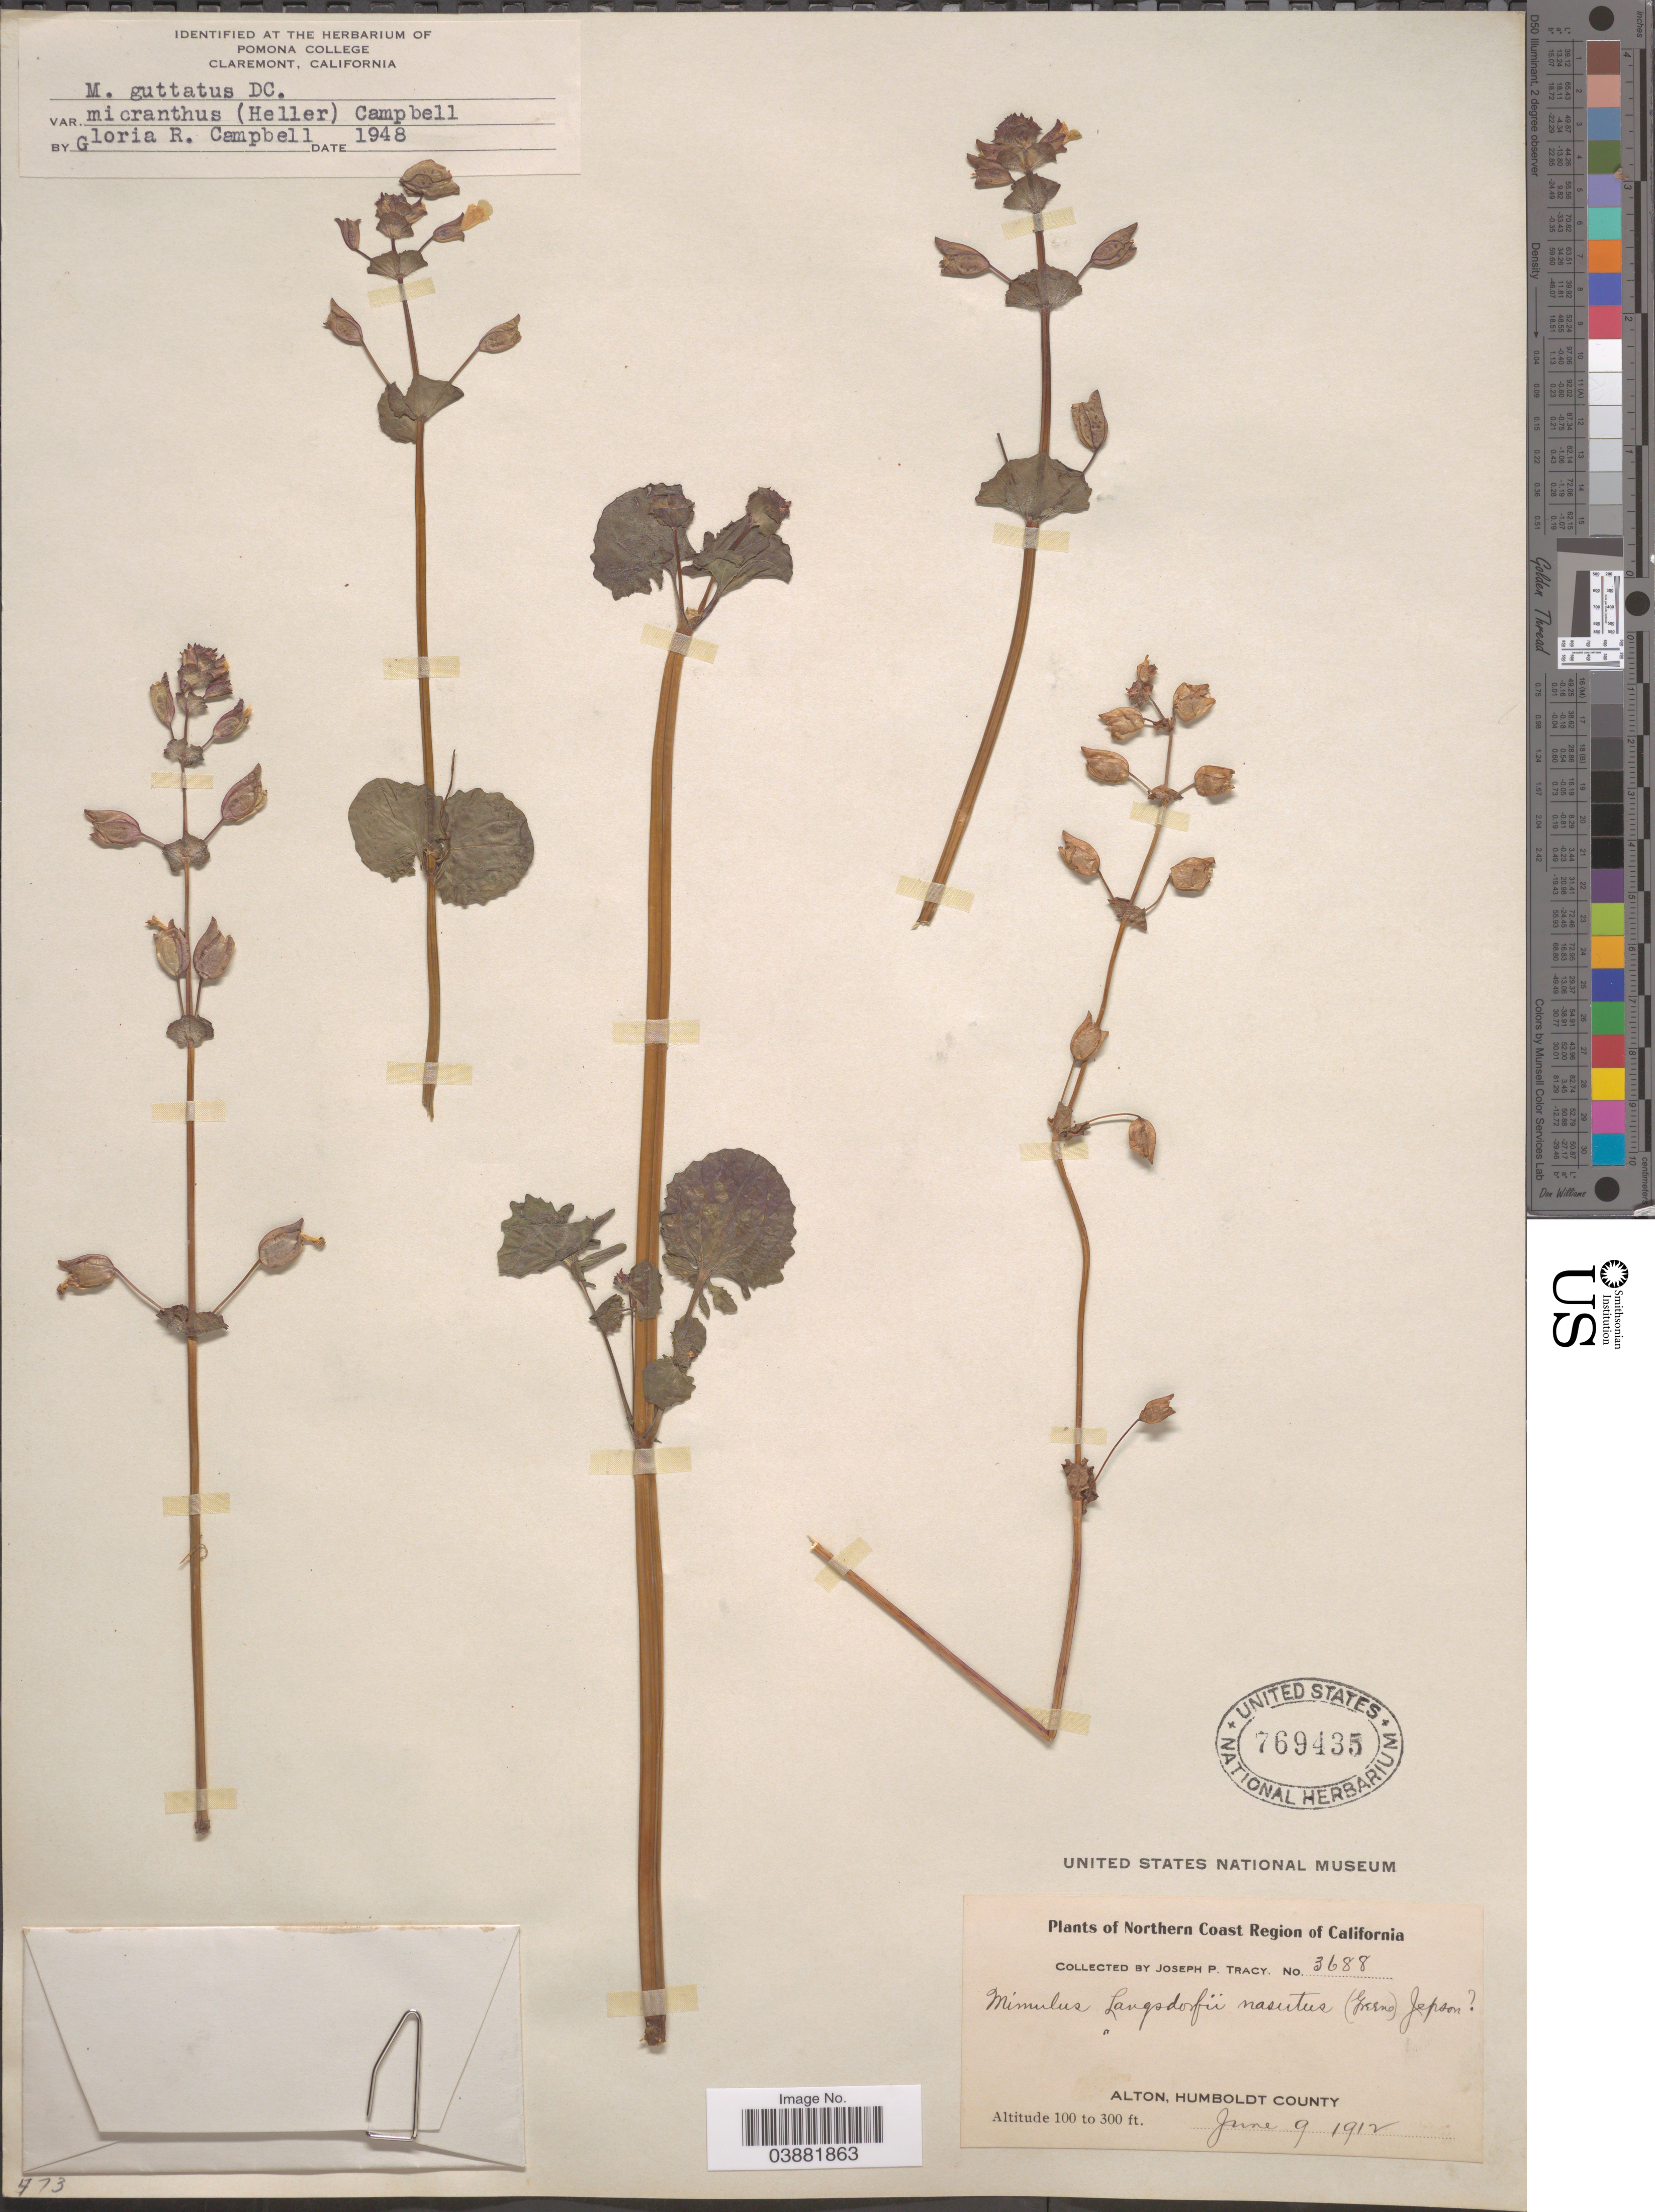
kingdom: Plantae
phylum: Tracheophyta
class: Magnoliopsida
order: Lamiales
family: Phrymaceae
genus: Mimulus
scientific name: Mimulus guttatus var. micranthus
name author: (A. Heller) G.R. Campb.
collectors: J. Tracy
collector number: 3688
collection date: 1912-06-09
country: United States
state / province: California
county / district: Humboldt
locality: Northern Coast Region. Alton, Humboldt County.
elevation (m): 30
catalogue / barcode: US 769435